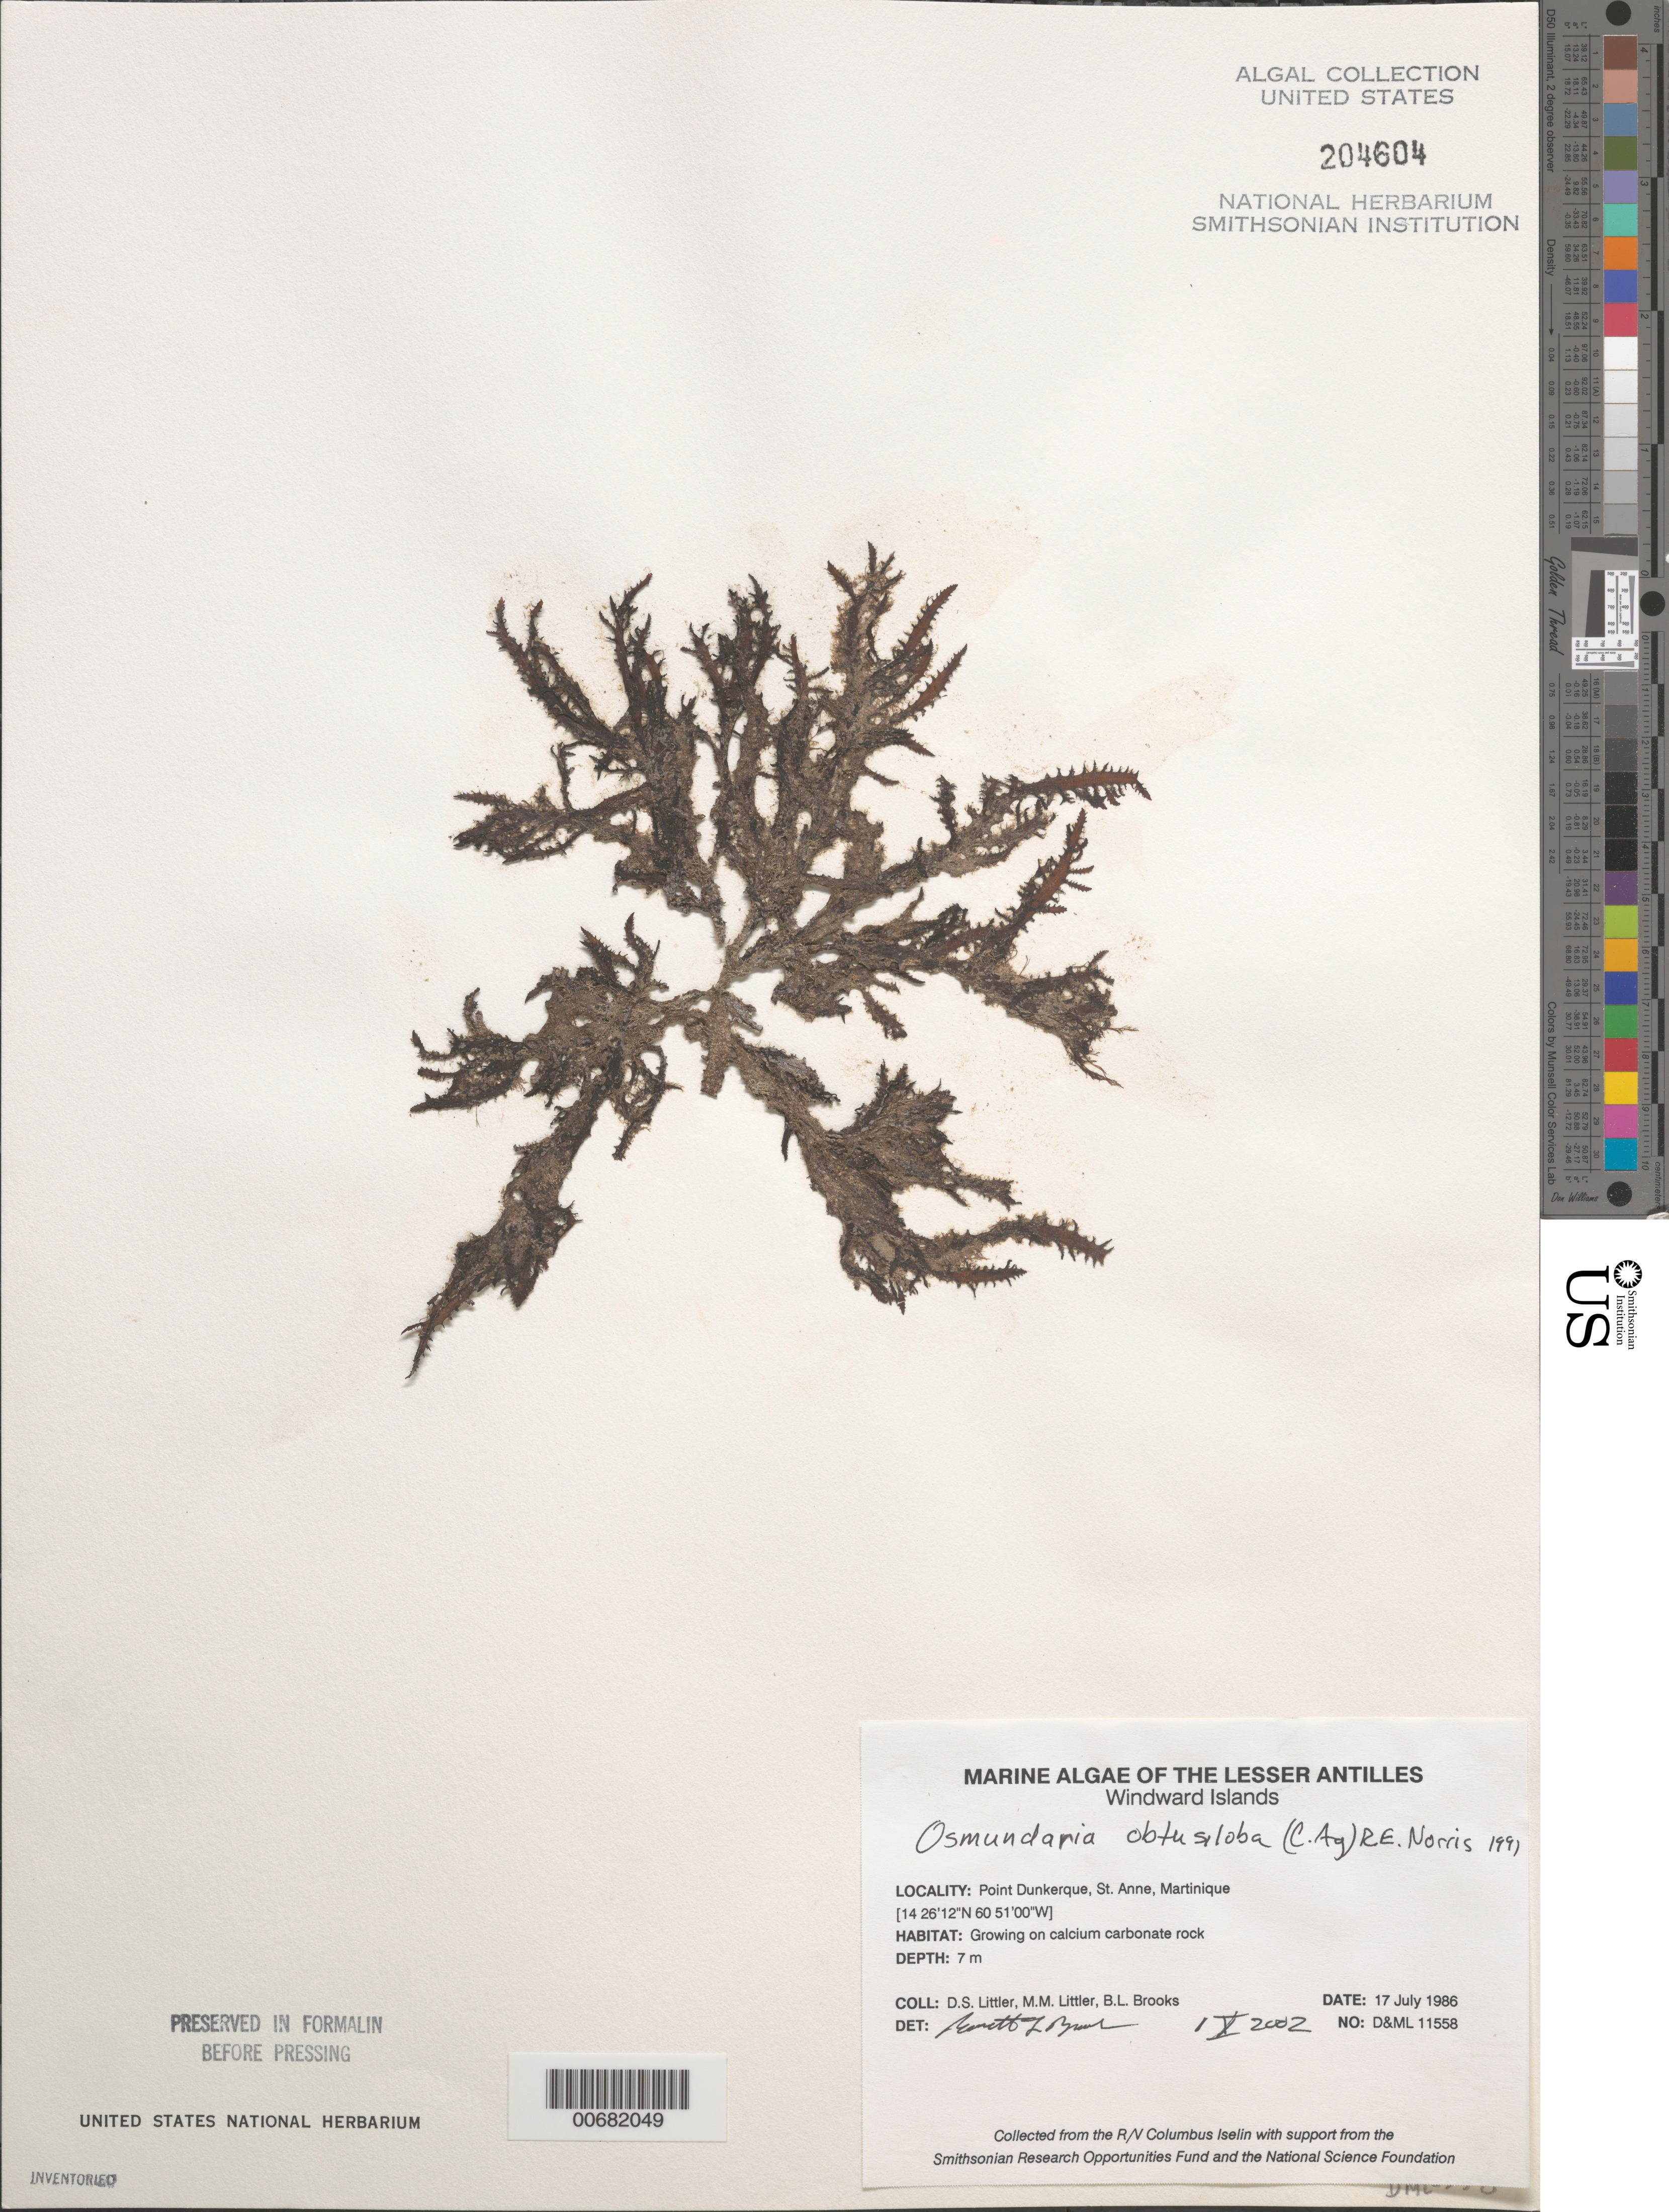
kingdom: Plantae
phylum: Rhodophyta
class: Florideophyceae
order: Ceramiales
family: Rhodomelaceae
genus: Osmundaria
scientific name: Osmundaria obtusiloba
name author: (C. Agardh) R.E. Norris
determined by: Brooks, B. L., (BOT), Smithsonian Institution - National Museum of Natural History (UNITED STATES)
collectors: D. S. Littler, M. M. Littler & B. Brooks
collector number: D&ML 11558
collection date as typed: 17 Jul 1986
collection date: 1986-07-17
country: Martinique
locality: Pointe Dunkerque, St. Anne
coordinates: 14 26' 12" N, 60 51' 00" W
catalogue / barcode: US 204604